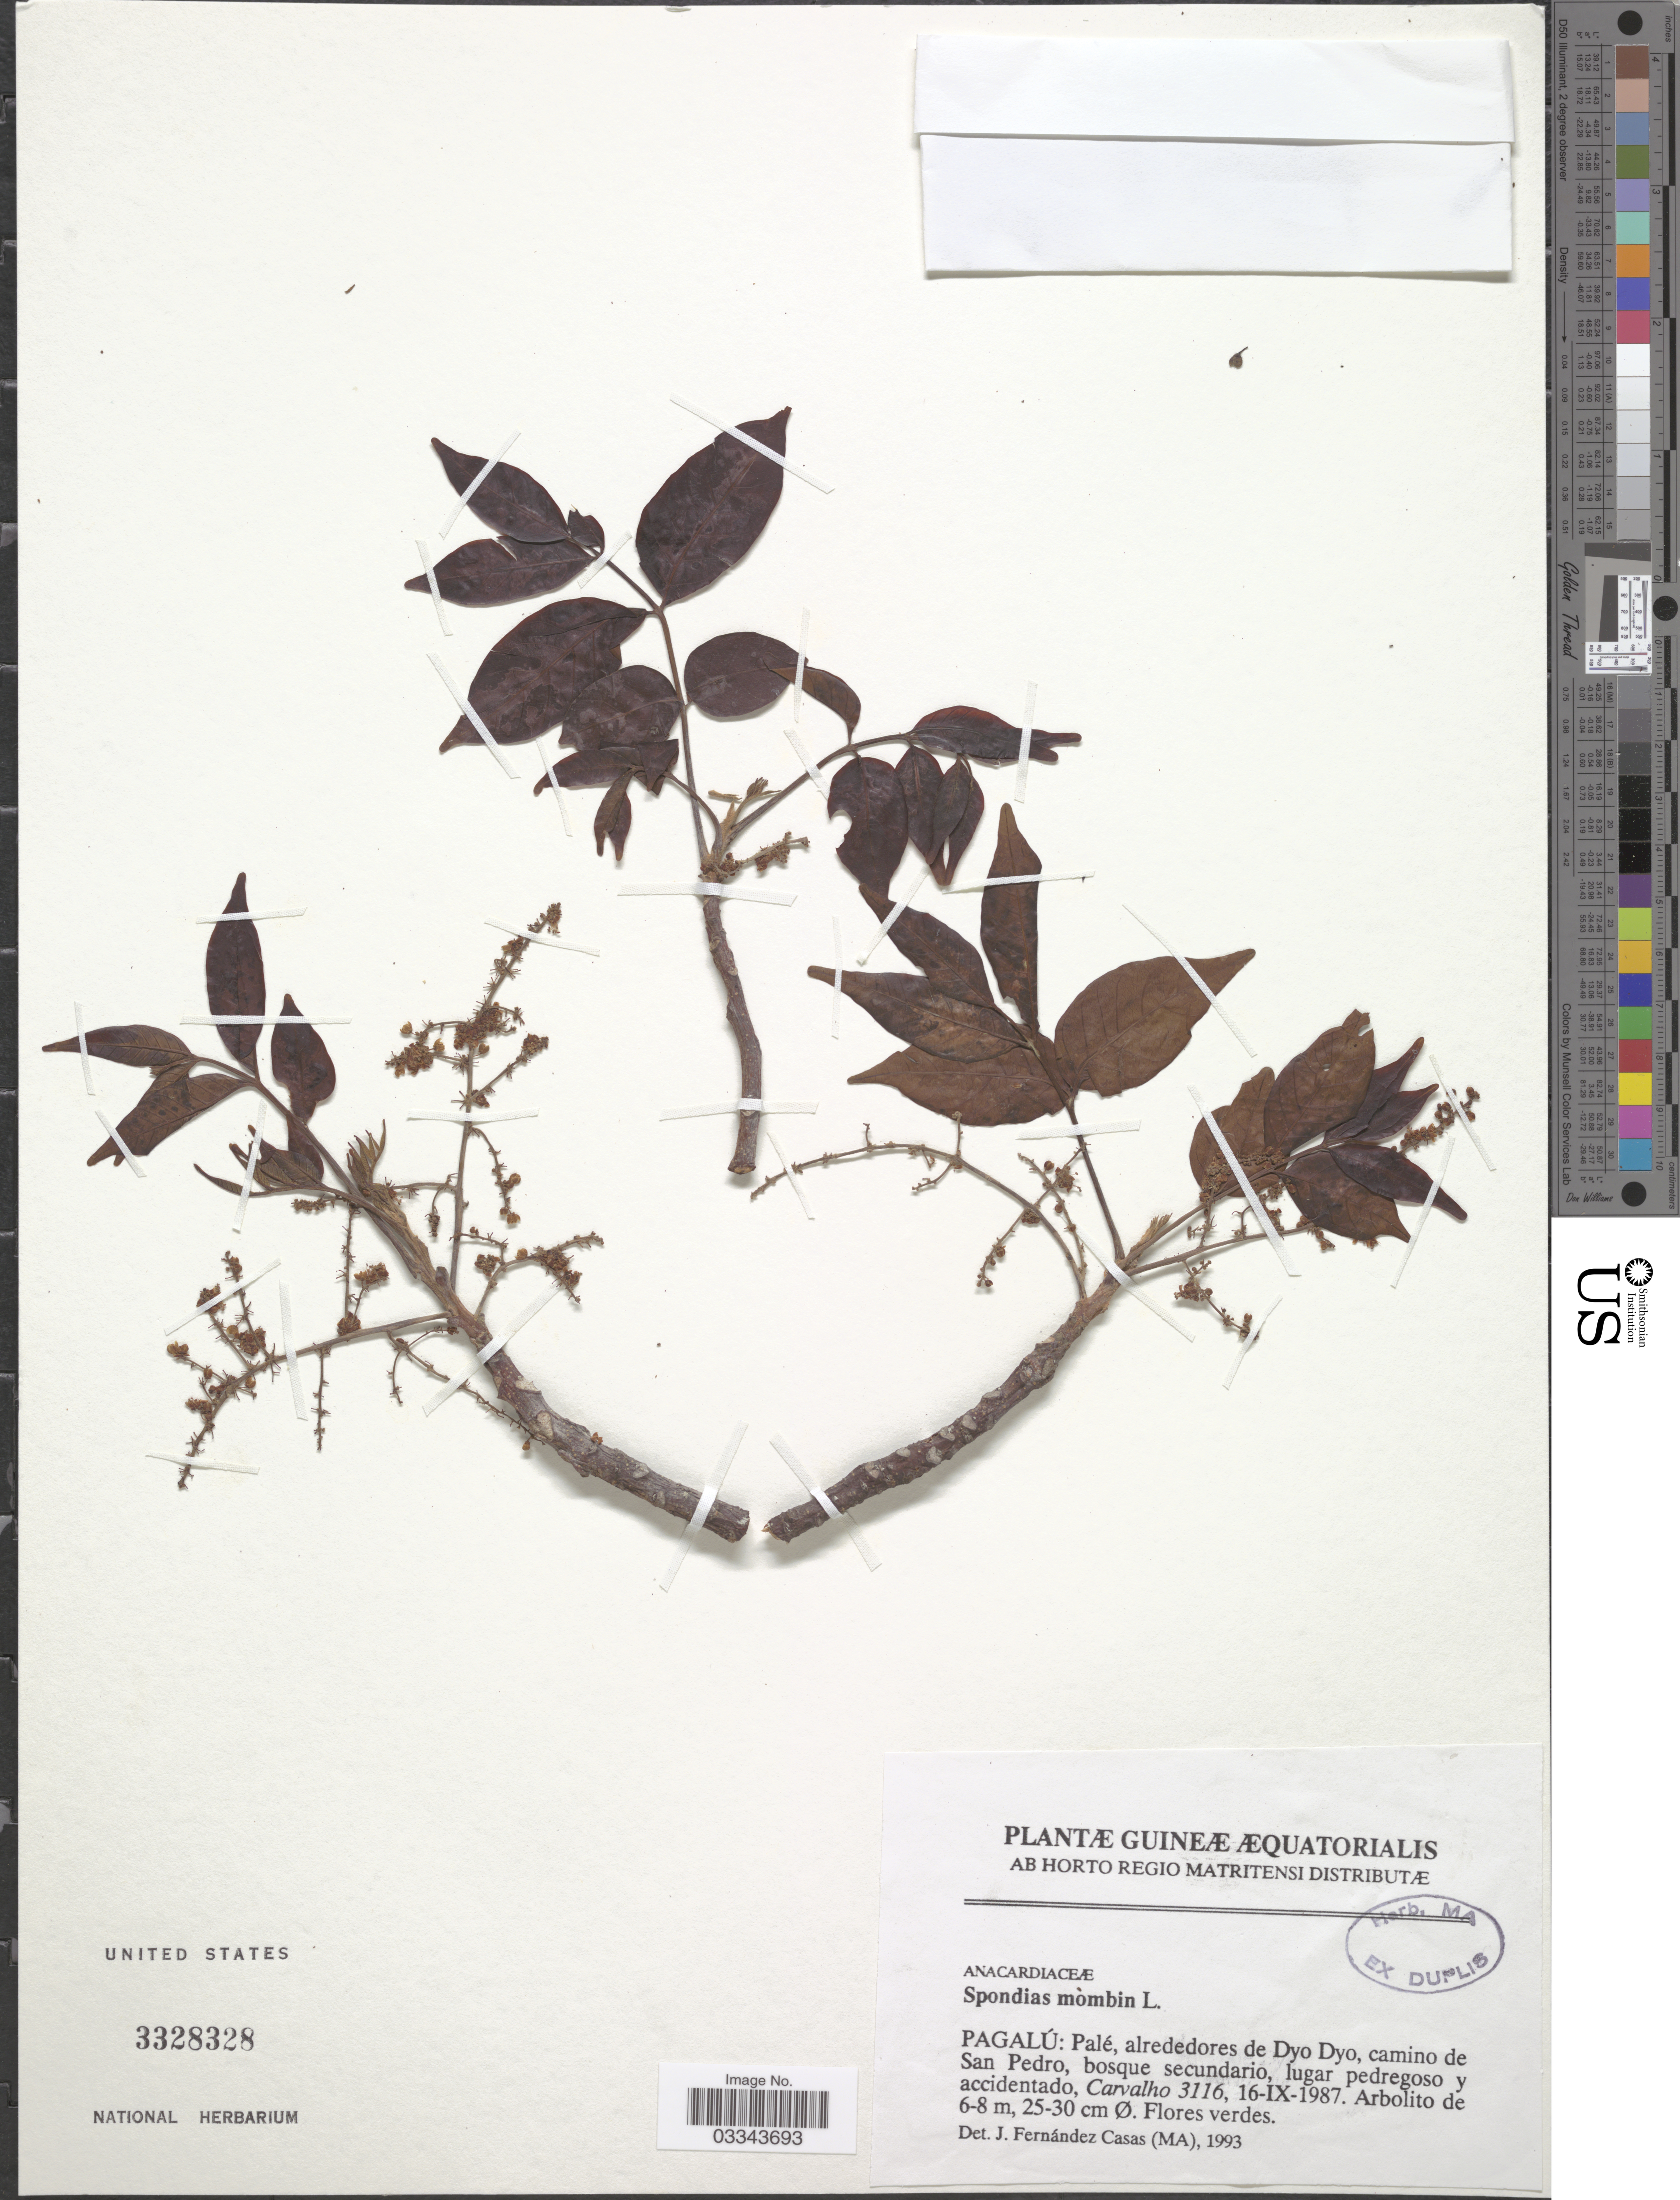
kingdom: Plantae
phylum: Tracheophyta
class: Magnoliopsida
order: Sapindales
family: Anacardiaceae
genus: Spondias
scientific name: Spondias mombin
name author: L.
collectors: Carvalho, --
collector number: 3116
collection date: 1987-09-16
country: Equatorial Guinea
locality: Guineæ Æquatorialis. Pagalú: Palé, alrededores de Dyo Dyo, camino de San Pedro.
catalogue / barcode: US 3328328